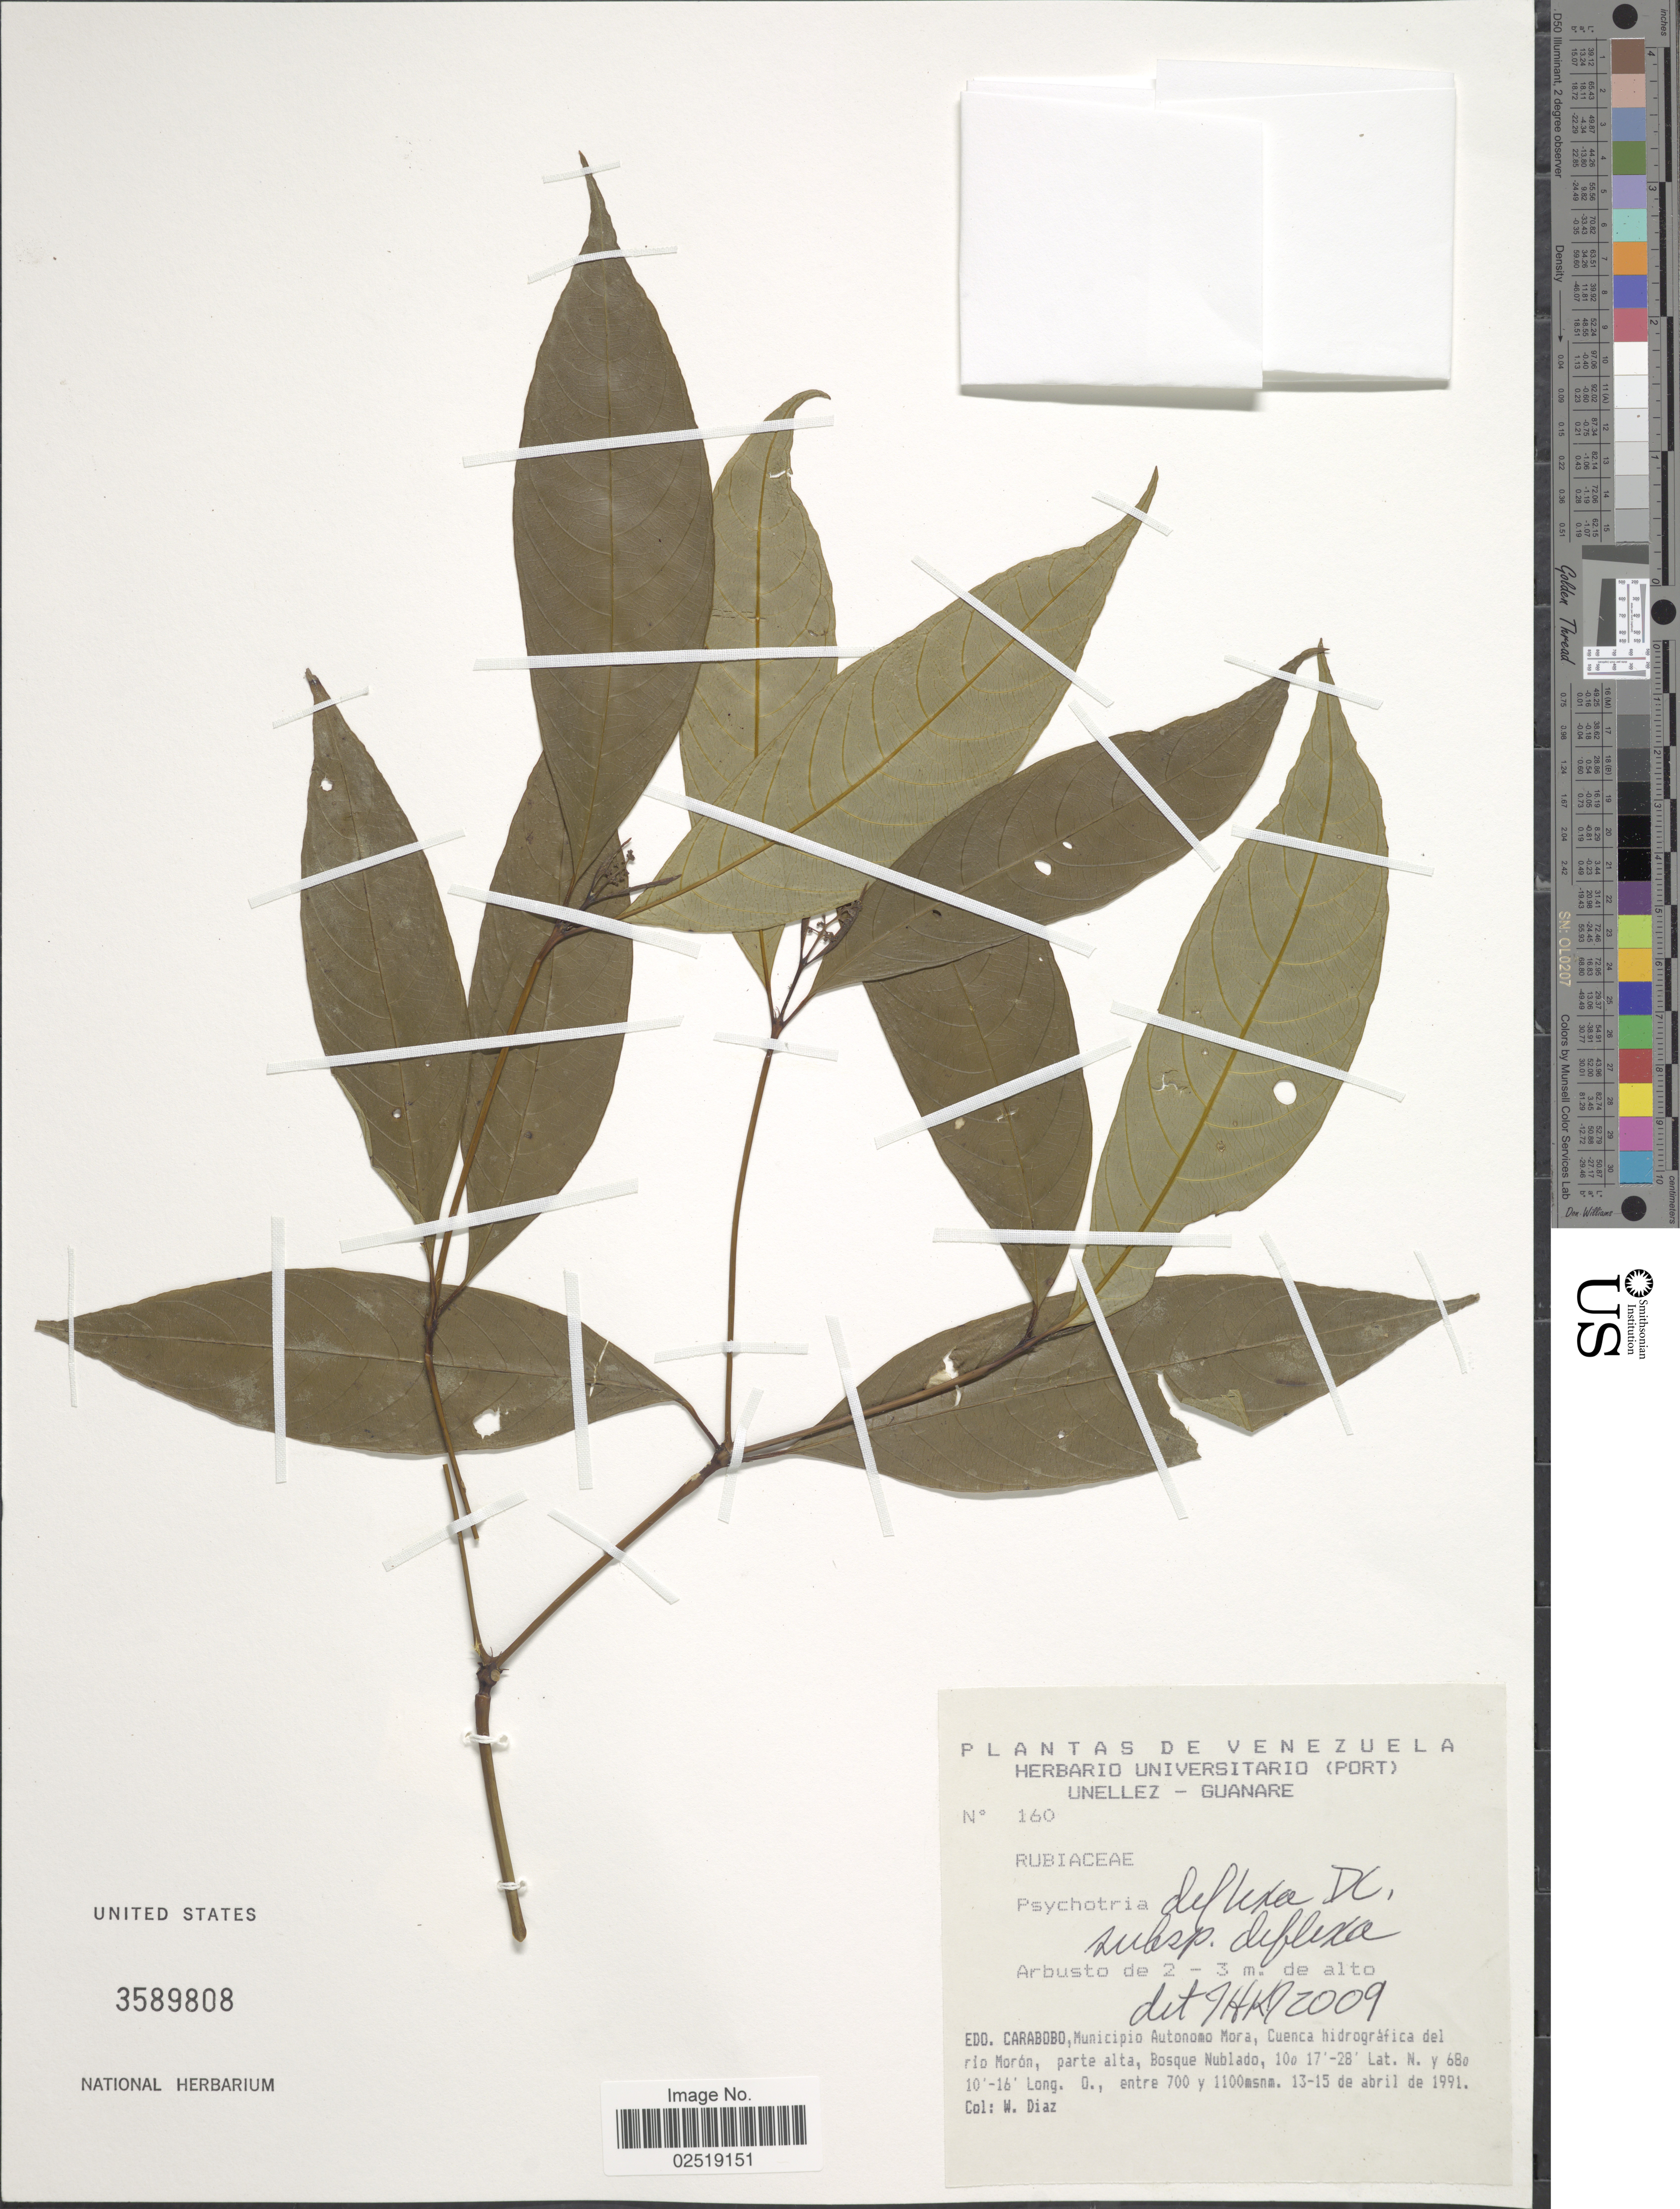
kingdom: Plantae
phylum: Tracheophyta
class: Magnoliopsida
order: Gentianales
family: Rubiaceae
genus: Psychotria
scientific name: Psychotria deflexa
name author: DC.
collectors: W. Díaz P.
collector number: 160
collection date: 1991-04-13/1991-04-15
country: Venezuela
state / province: Carabobo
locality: Edo. Carabobo, Municipio Autonomo Mora, Cuenca hidrografica del rio Moron, parte alta, Bosque Nublado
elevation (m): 700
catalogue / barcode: US 3589808